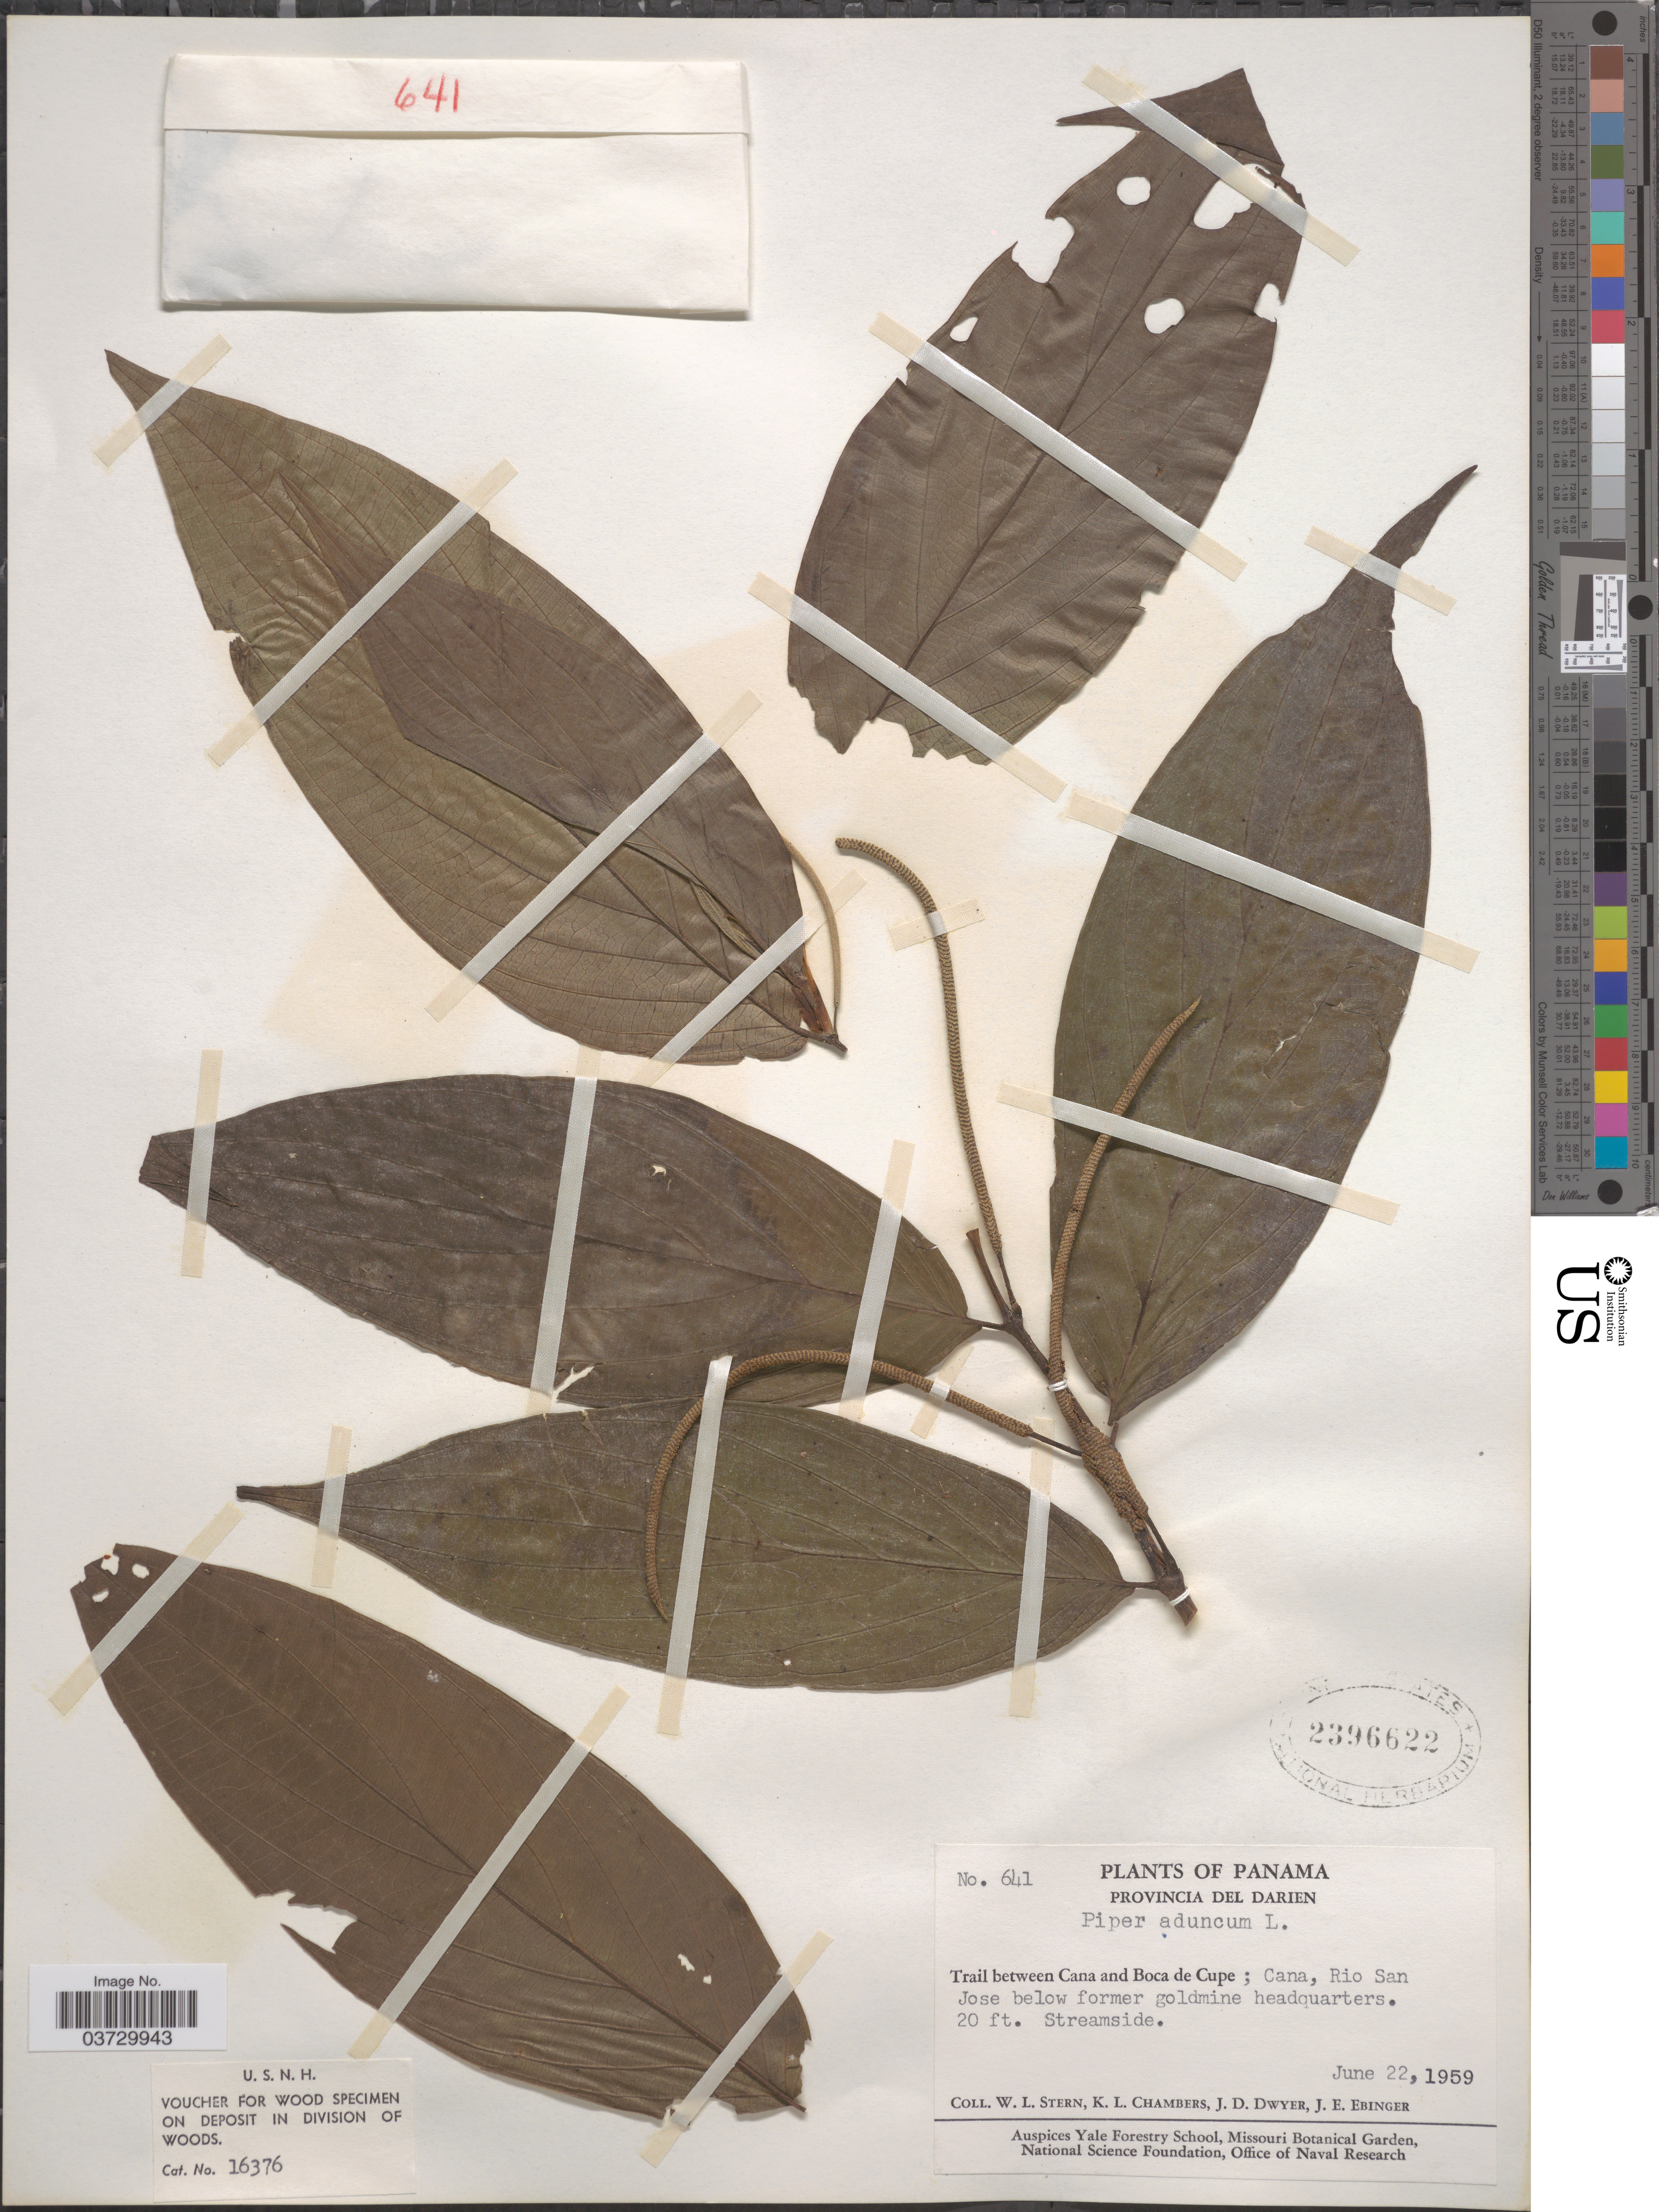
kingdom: Plantae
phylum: Tracheophyta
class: Magnoliopsida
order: Piperales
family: Piperaceae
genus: Piper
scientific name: Piper aduncum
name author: L.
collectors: W. L. Stern, K. Chambers, J. D. Dwyer & J. Ebinger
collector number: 641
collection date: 1959-06-22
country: Panama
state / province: Darien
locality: Provinca del Darien. Trail between Cana and Boca de Cupe; Cana, Rio San Jose below former goldmine headquarters.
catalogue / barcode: US 2396622